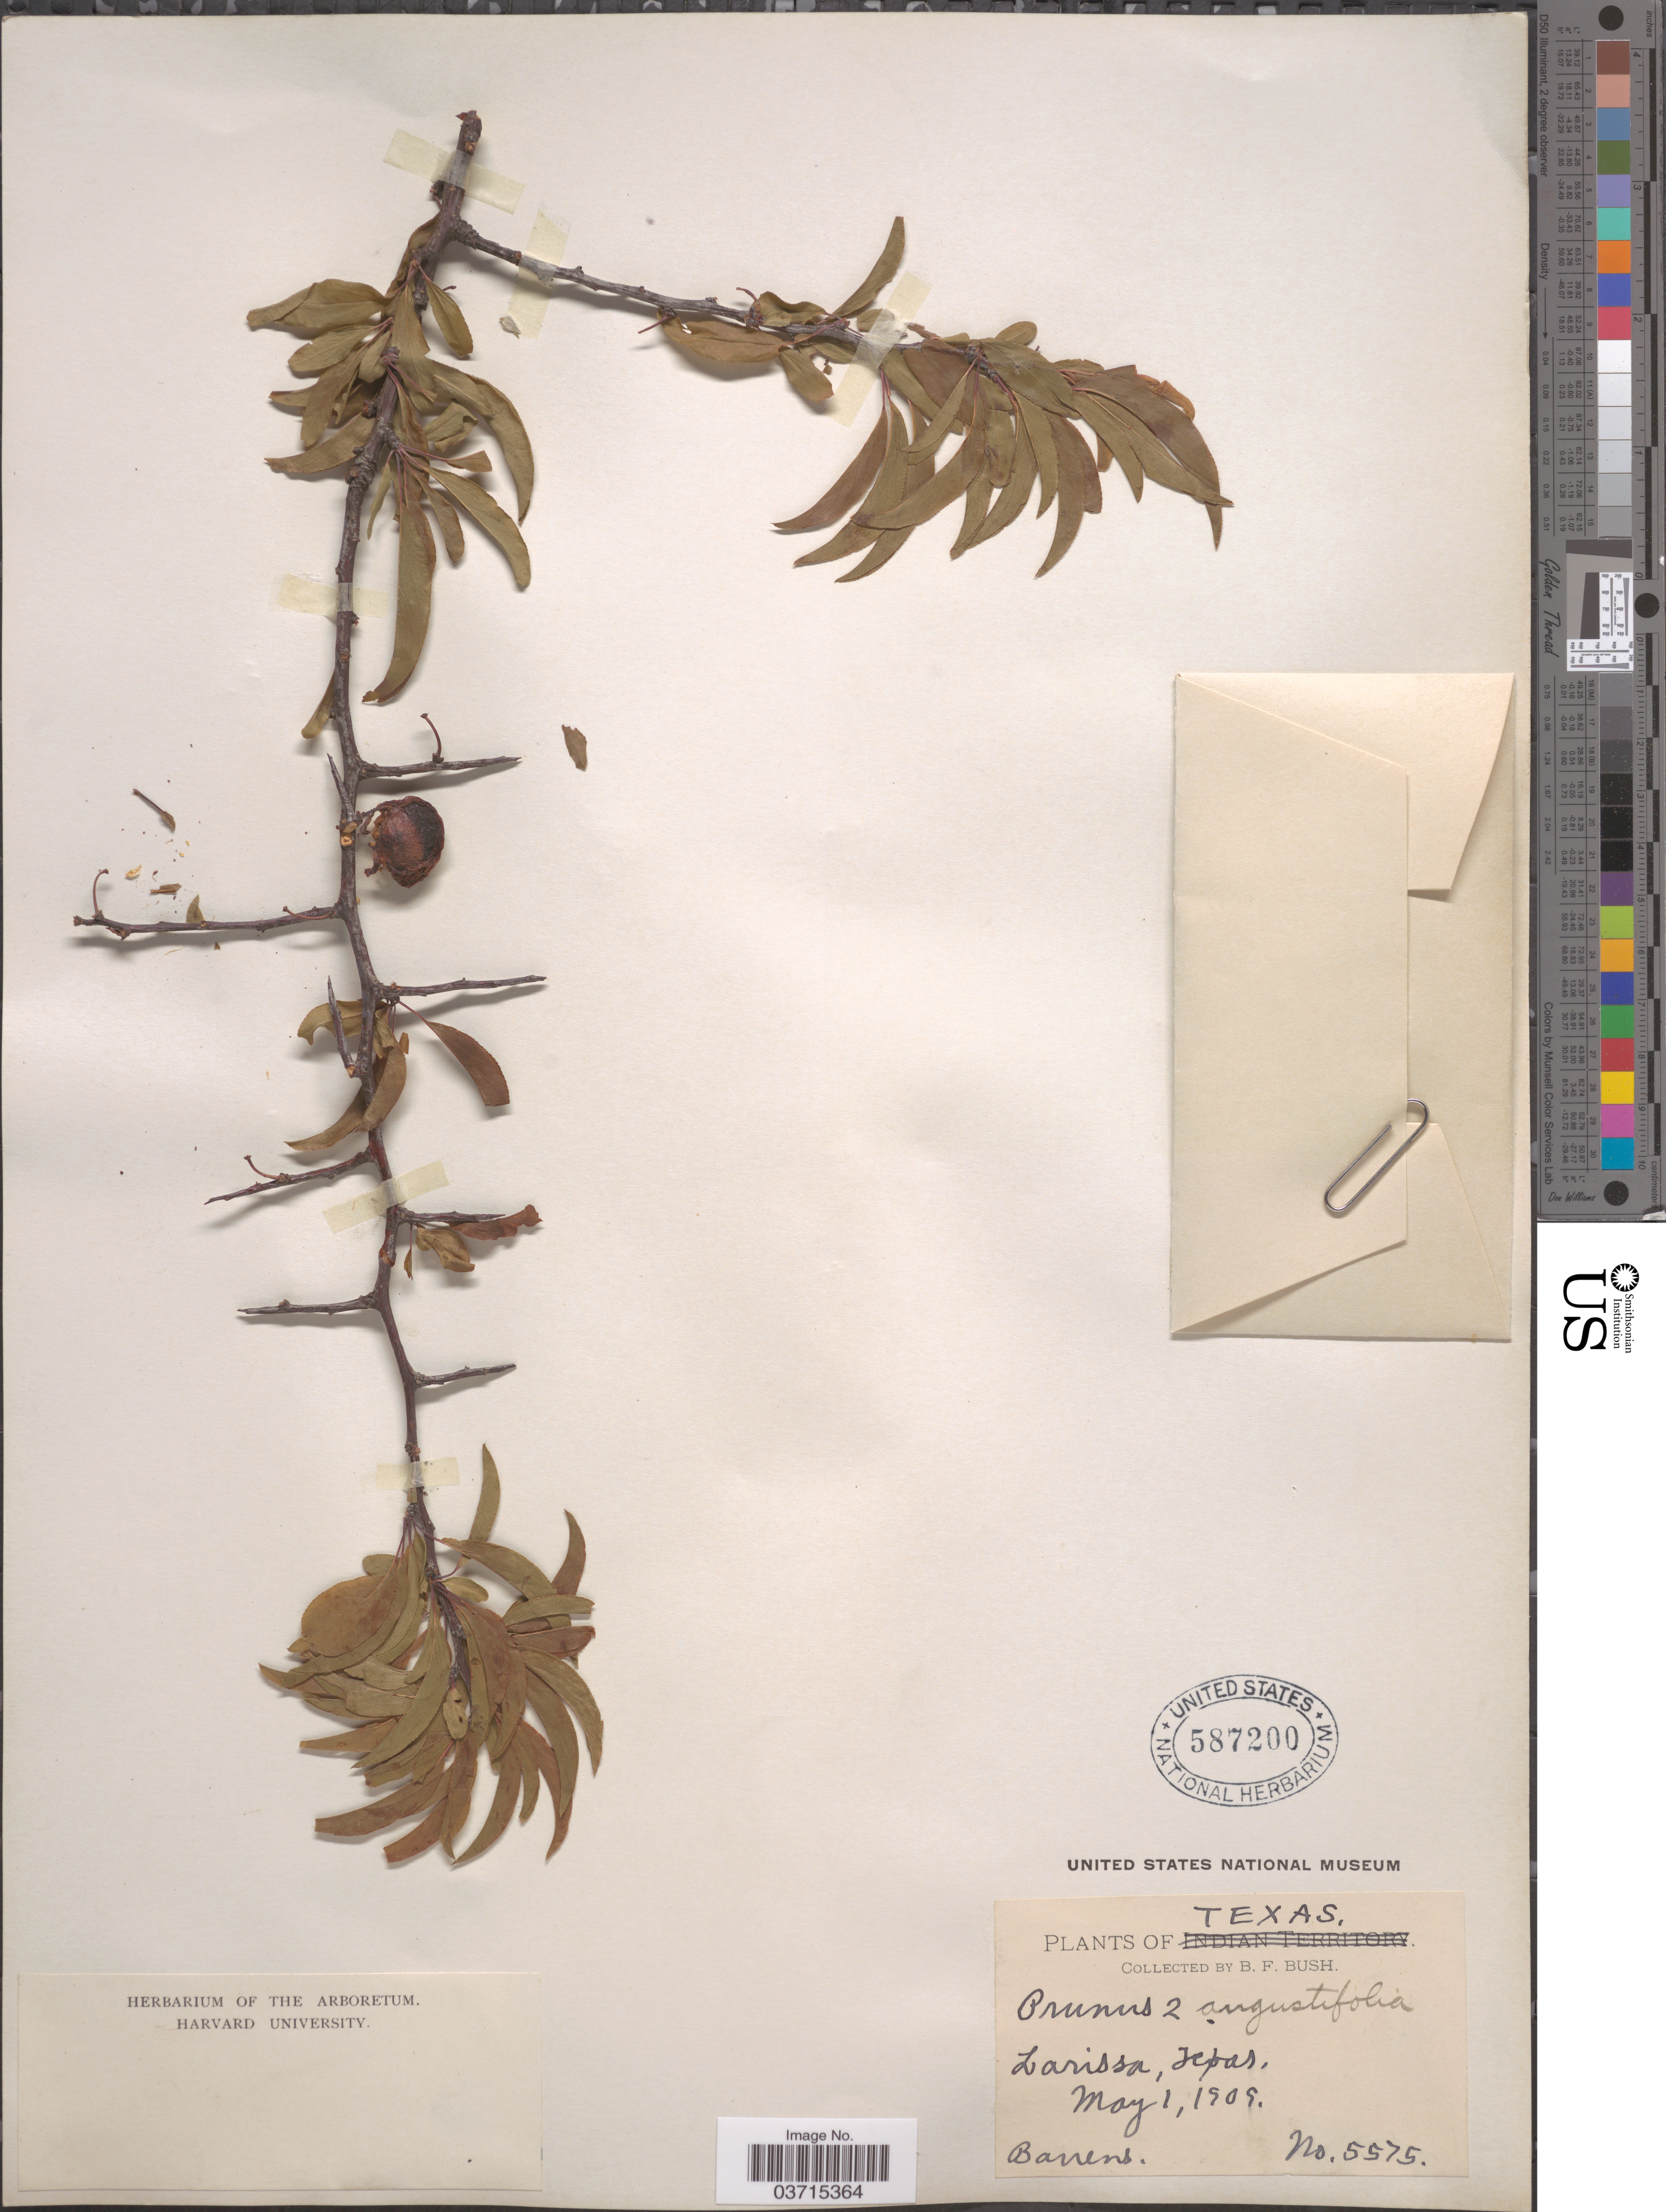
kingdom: Plantae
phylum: Tracheophyta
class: Magnoliopsida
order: Rosales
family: Rosaceae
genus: Prunus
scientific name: Prunus angustifolia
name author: Marshall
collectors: B. F. Bush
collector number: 5575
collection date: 1909-05-01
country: United States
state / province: Texas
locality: Larissa.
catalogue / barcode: US 587200